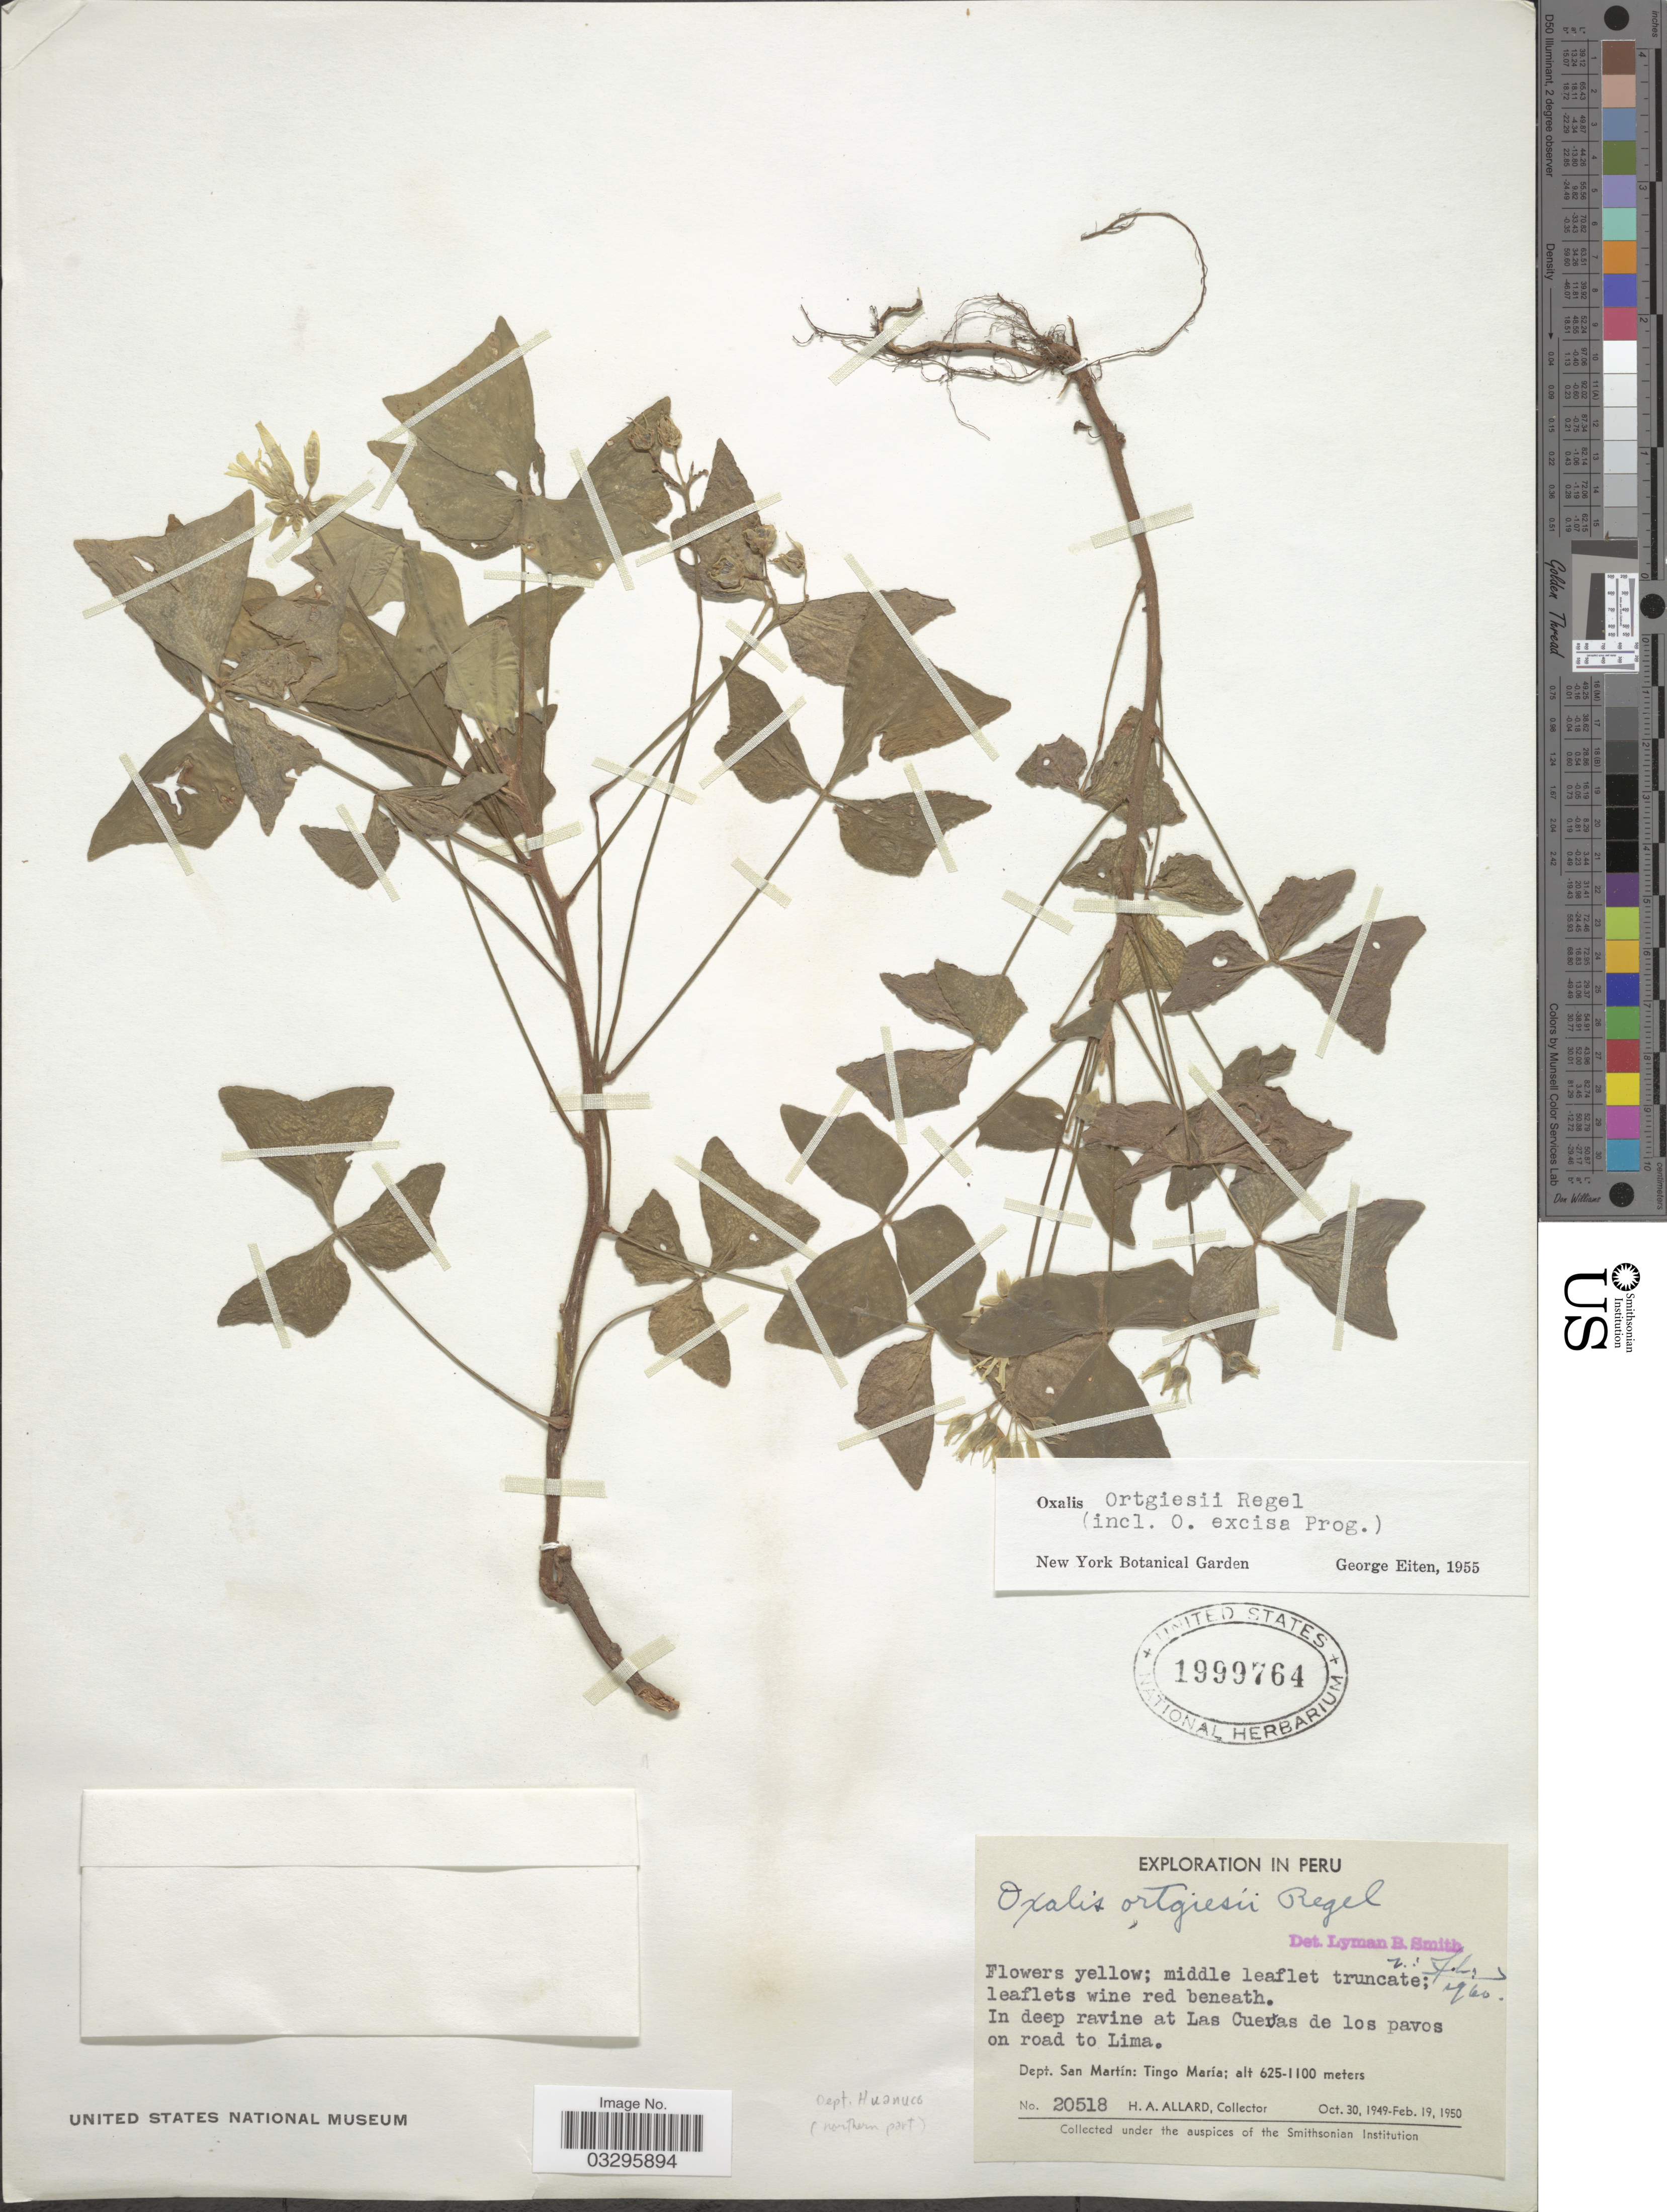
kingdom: Plantae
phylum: Tracheophyta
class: Magnoliopsida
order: Oxalidales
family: Oxalidaceae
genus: Oxalis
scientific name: Oxalis ortgiesii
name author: Regel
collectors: H. A. Allard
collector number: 20518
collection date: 1949-10-30/1950-02-19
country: Peru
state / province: Huánuco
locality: In deep ravine at Las Cuevas de los pavos on road to Lima. Dept. San Martín: Tingo María.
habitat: in deep ravine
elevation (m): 625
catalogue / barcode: US 1999764